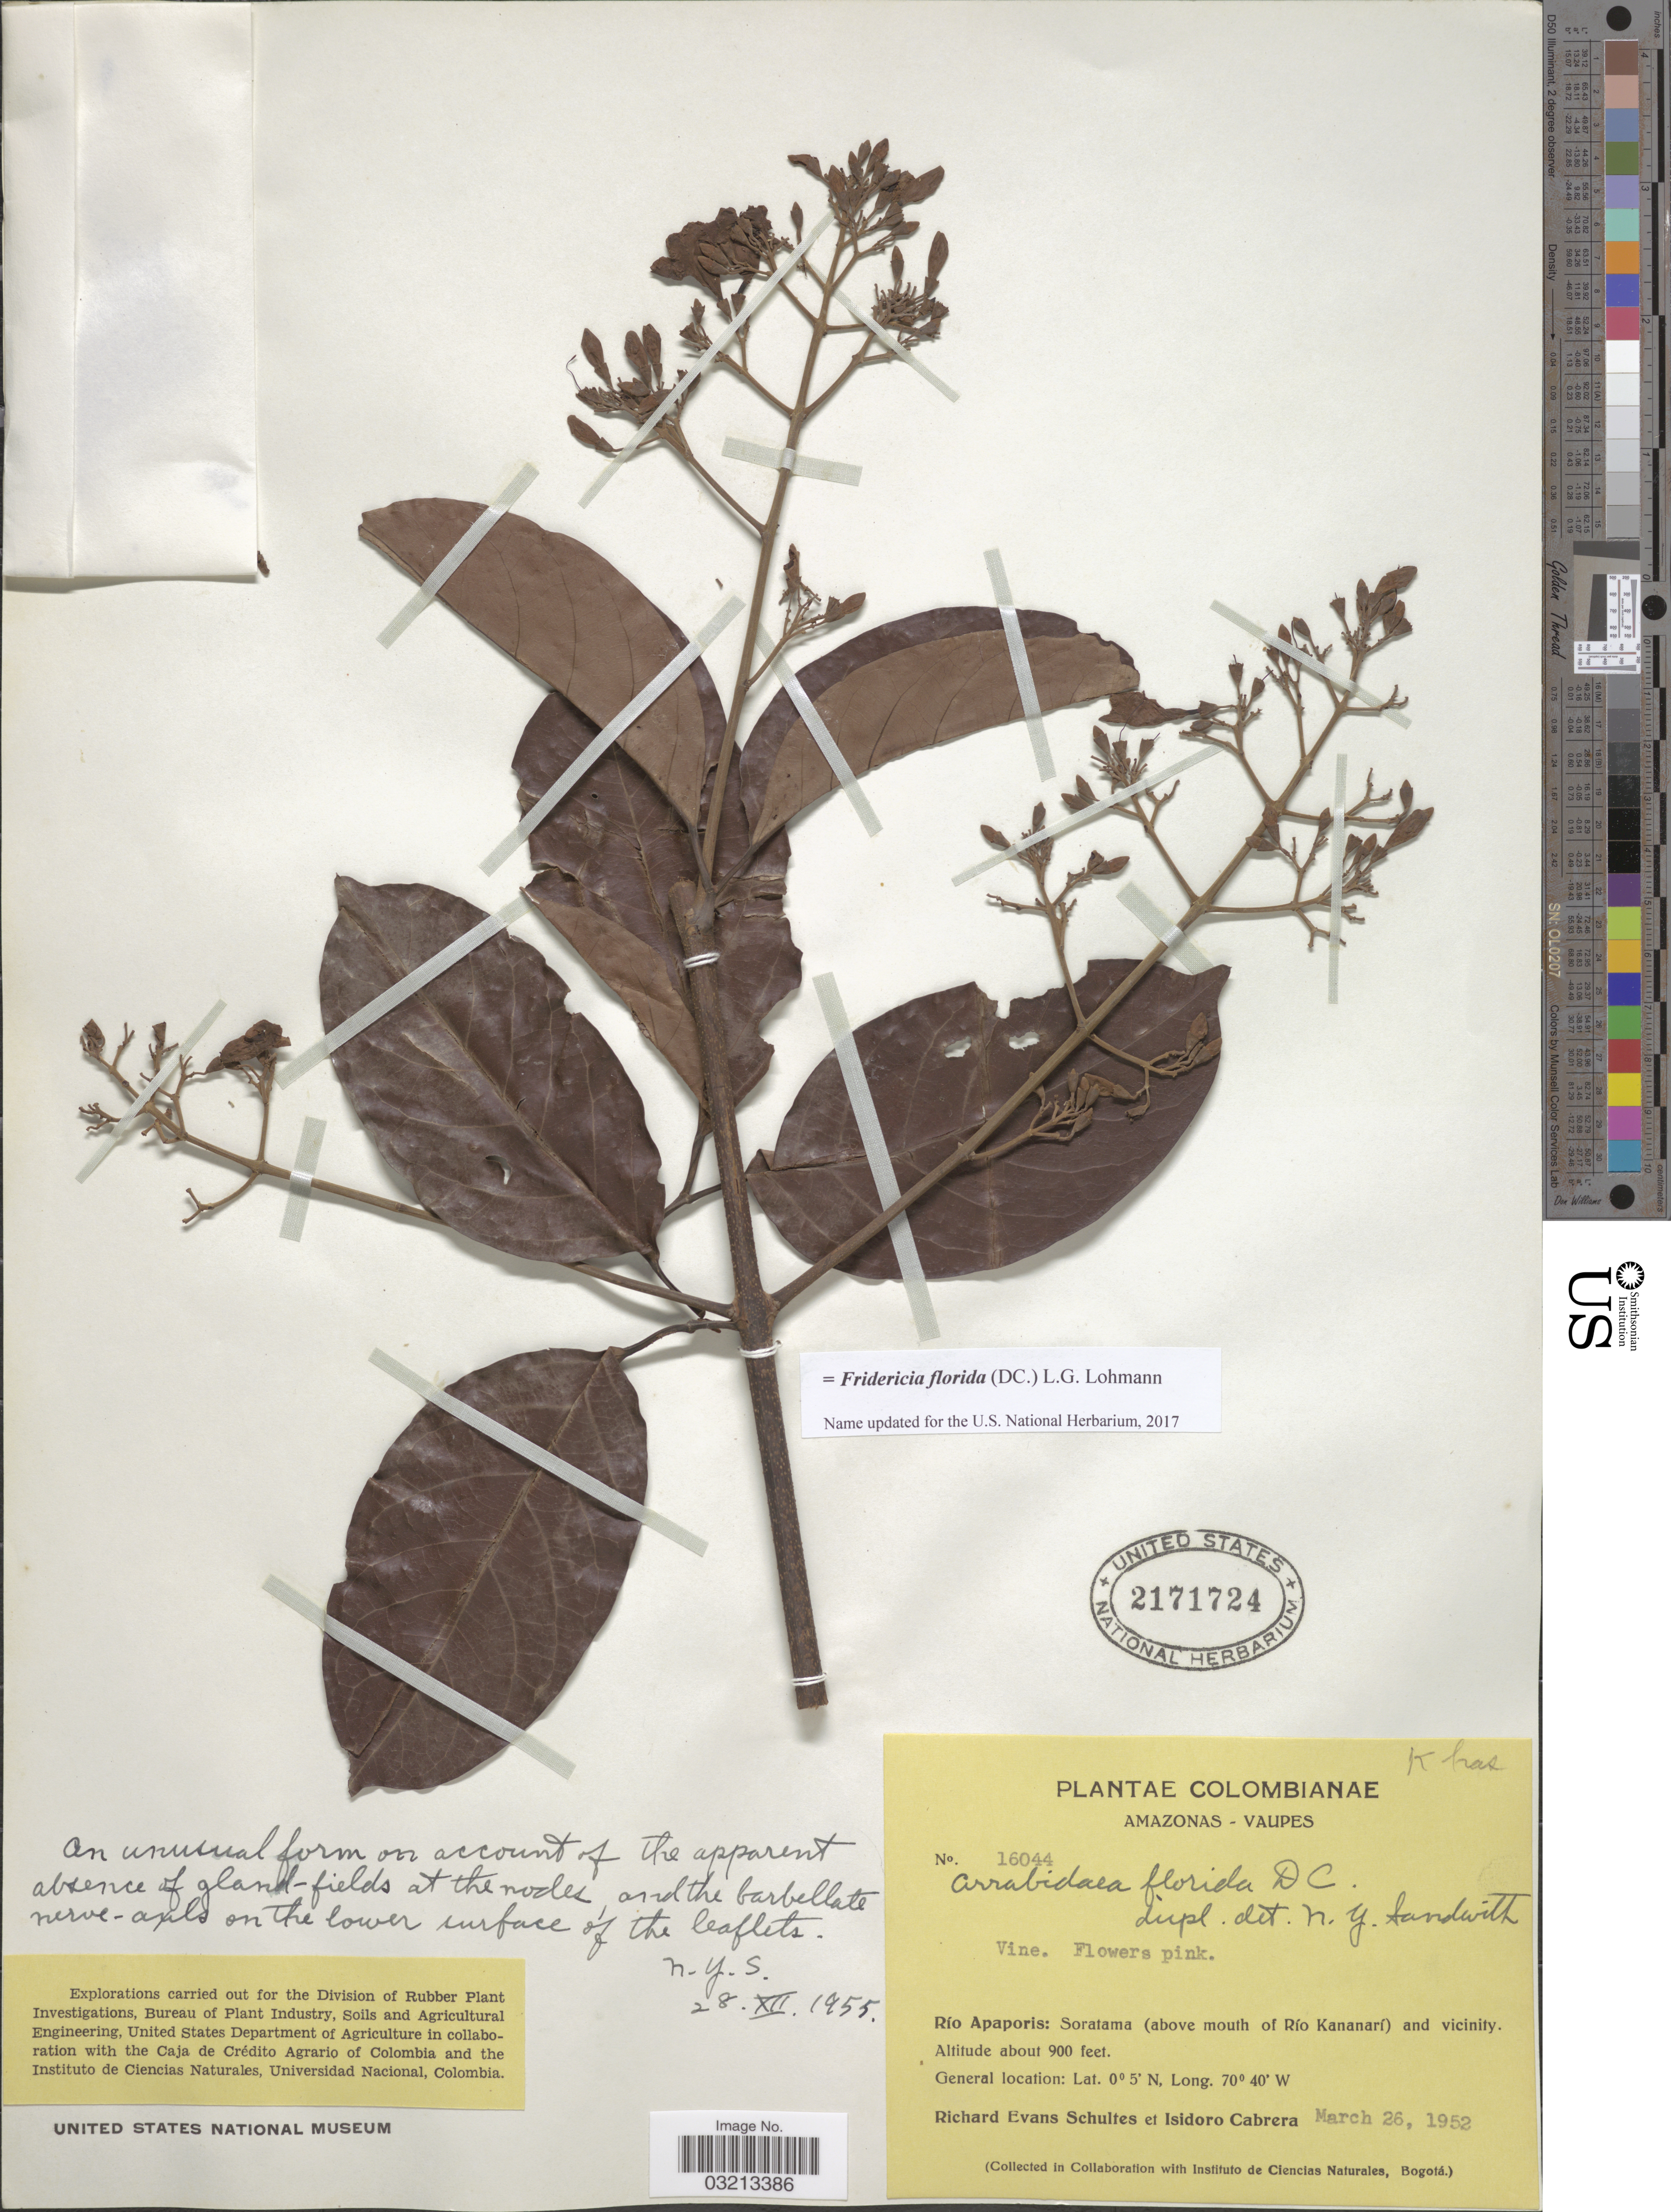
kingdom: Plantae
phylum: Tracheophyta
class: Magnoliopsida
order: Lamiales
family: Bignoniaceae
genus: Fridericia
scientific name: Fridericia florida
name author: (DC.) L.G. Lohmann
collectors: R. E. Schultes & I. Cabrera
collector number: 16044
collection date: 1952-03-26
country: Colombia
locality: Amazonas - Vaupes. Río Apaporis: Soratama (above mouth of Río Kananarí) and vicinity.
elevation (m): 274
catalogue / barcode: US 2171724